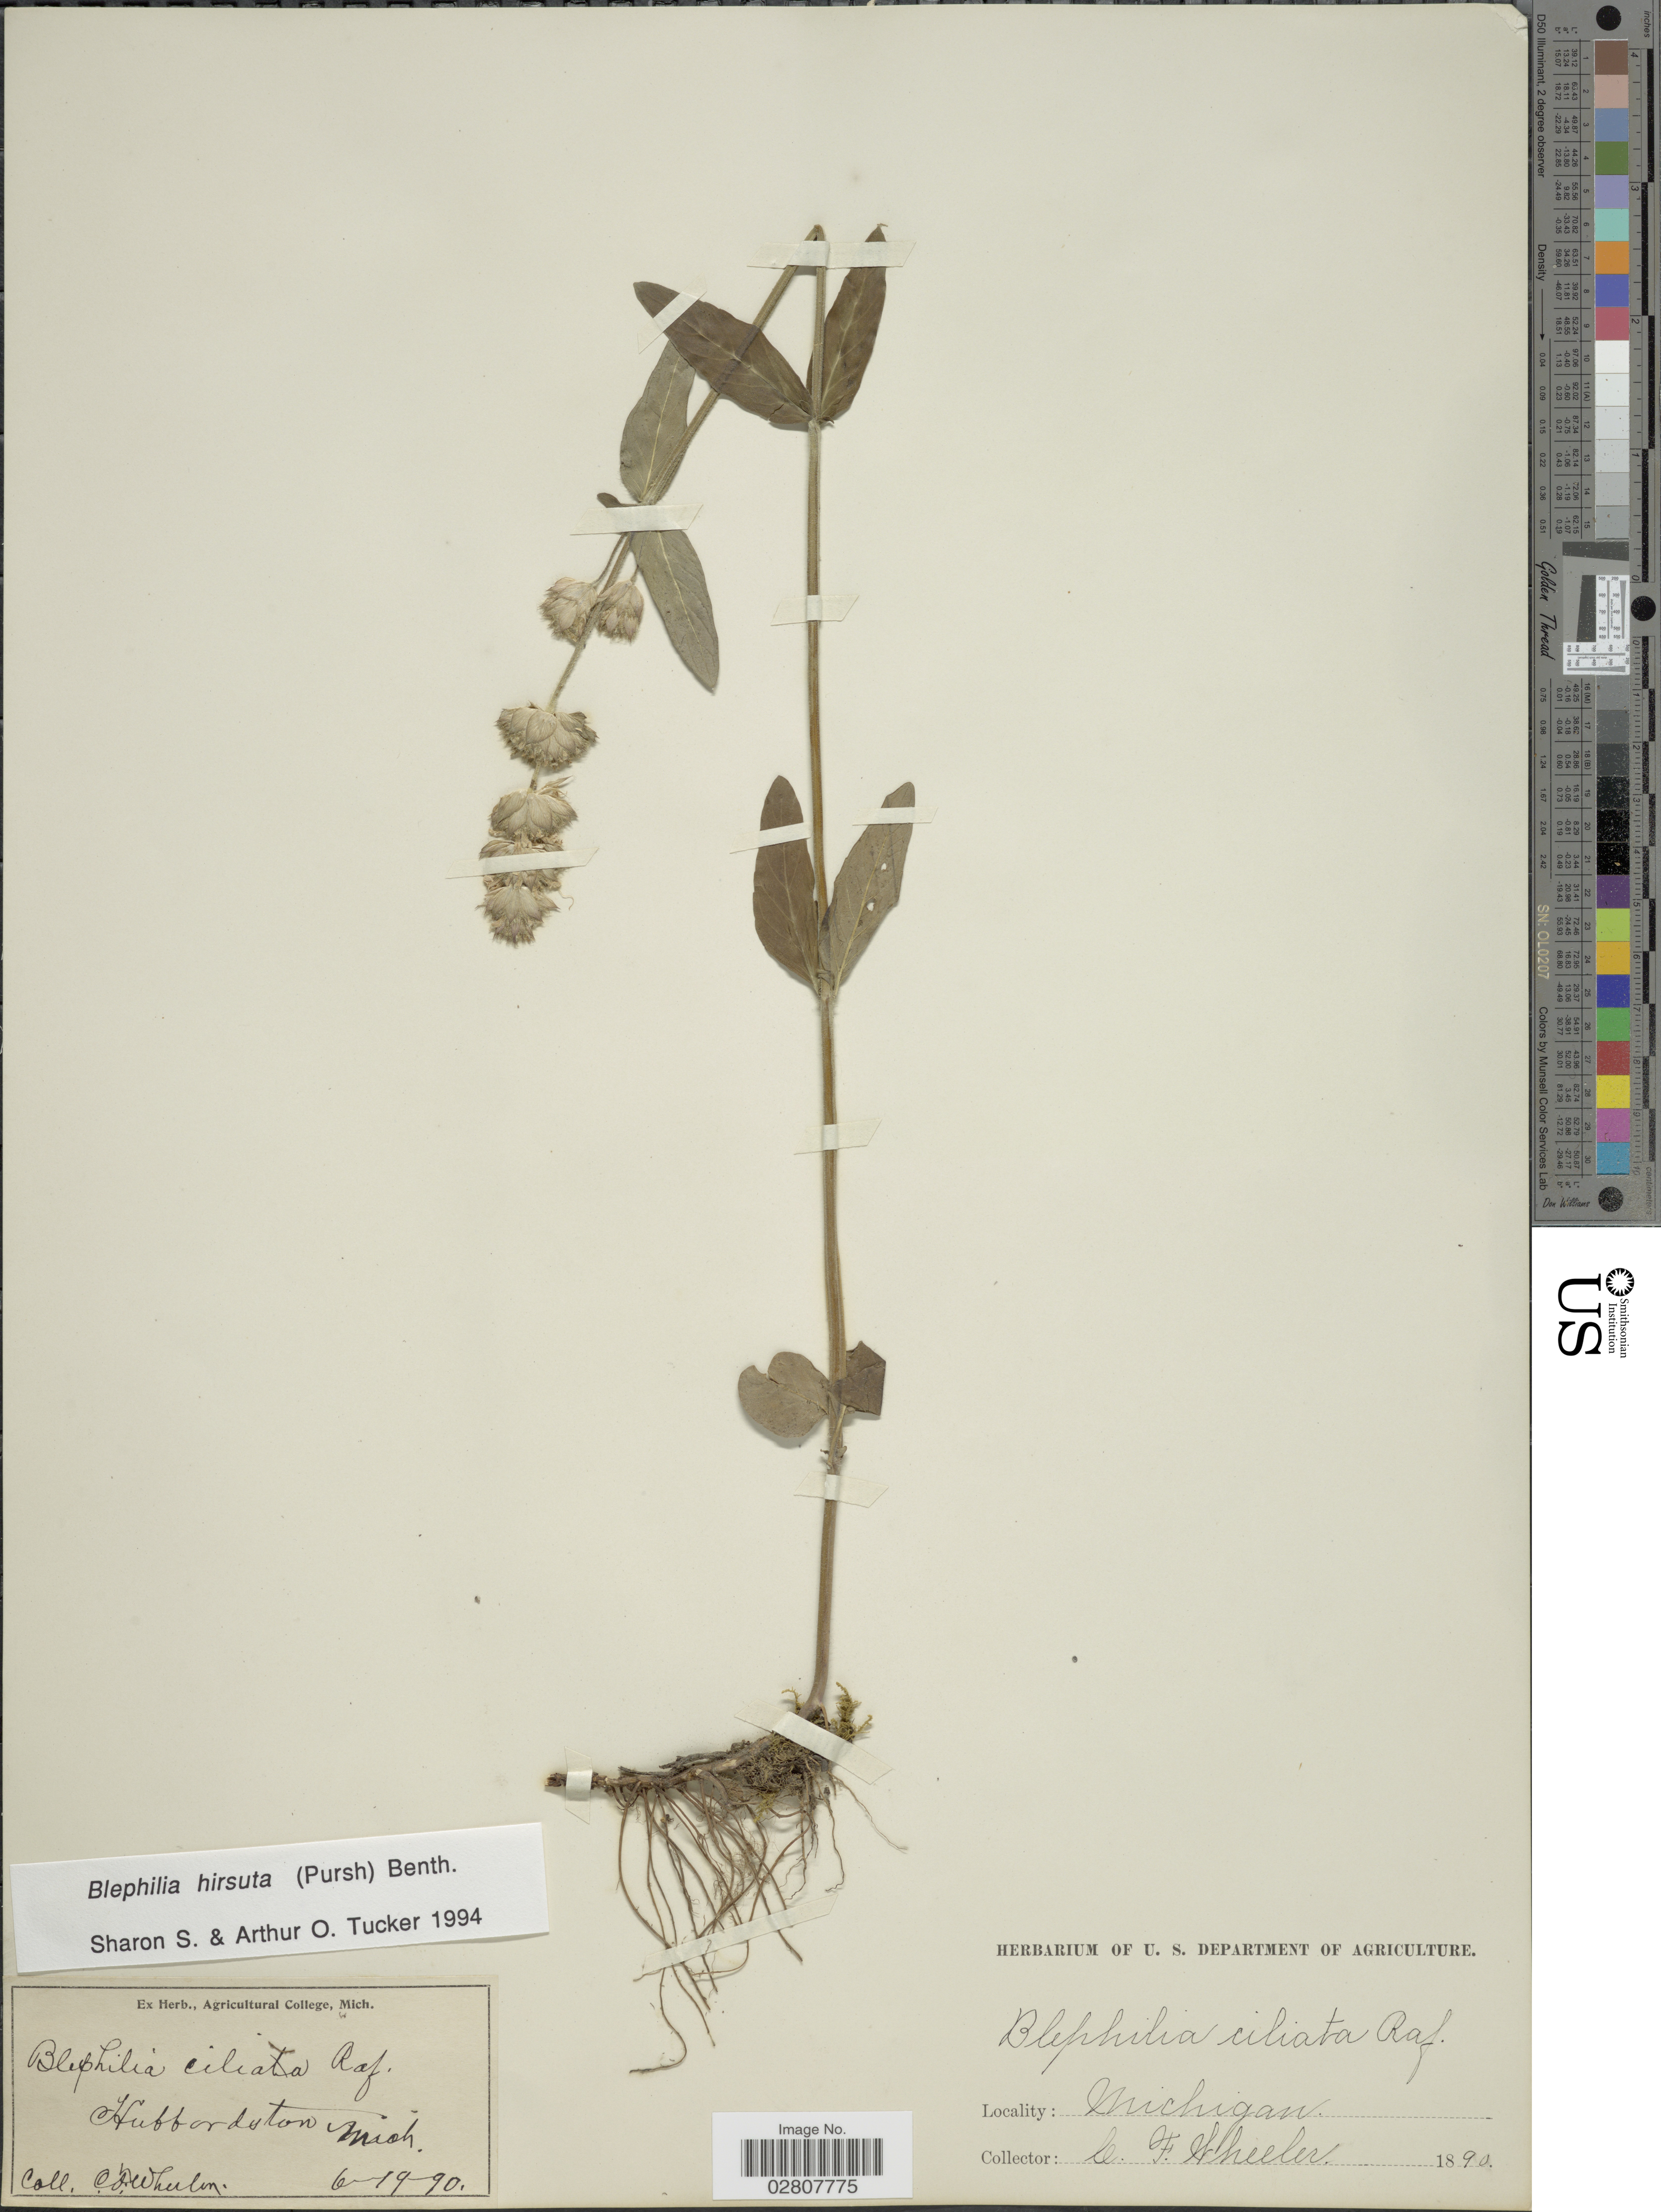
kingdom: Plantae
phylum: Tracheophyta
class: Magnoliopsida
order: Lamiales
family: Lamiaceae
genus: Blephilia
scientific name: Blephilia hirsuta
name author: (Pursh) Benth.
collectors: C. Wheeler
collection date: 1890-06-19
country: United States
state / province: Michigan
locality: Hubbardston.